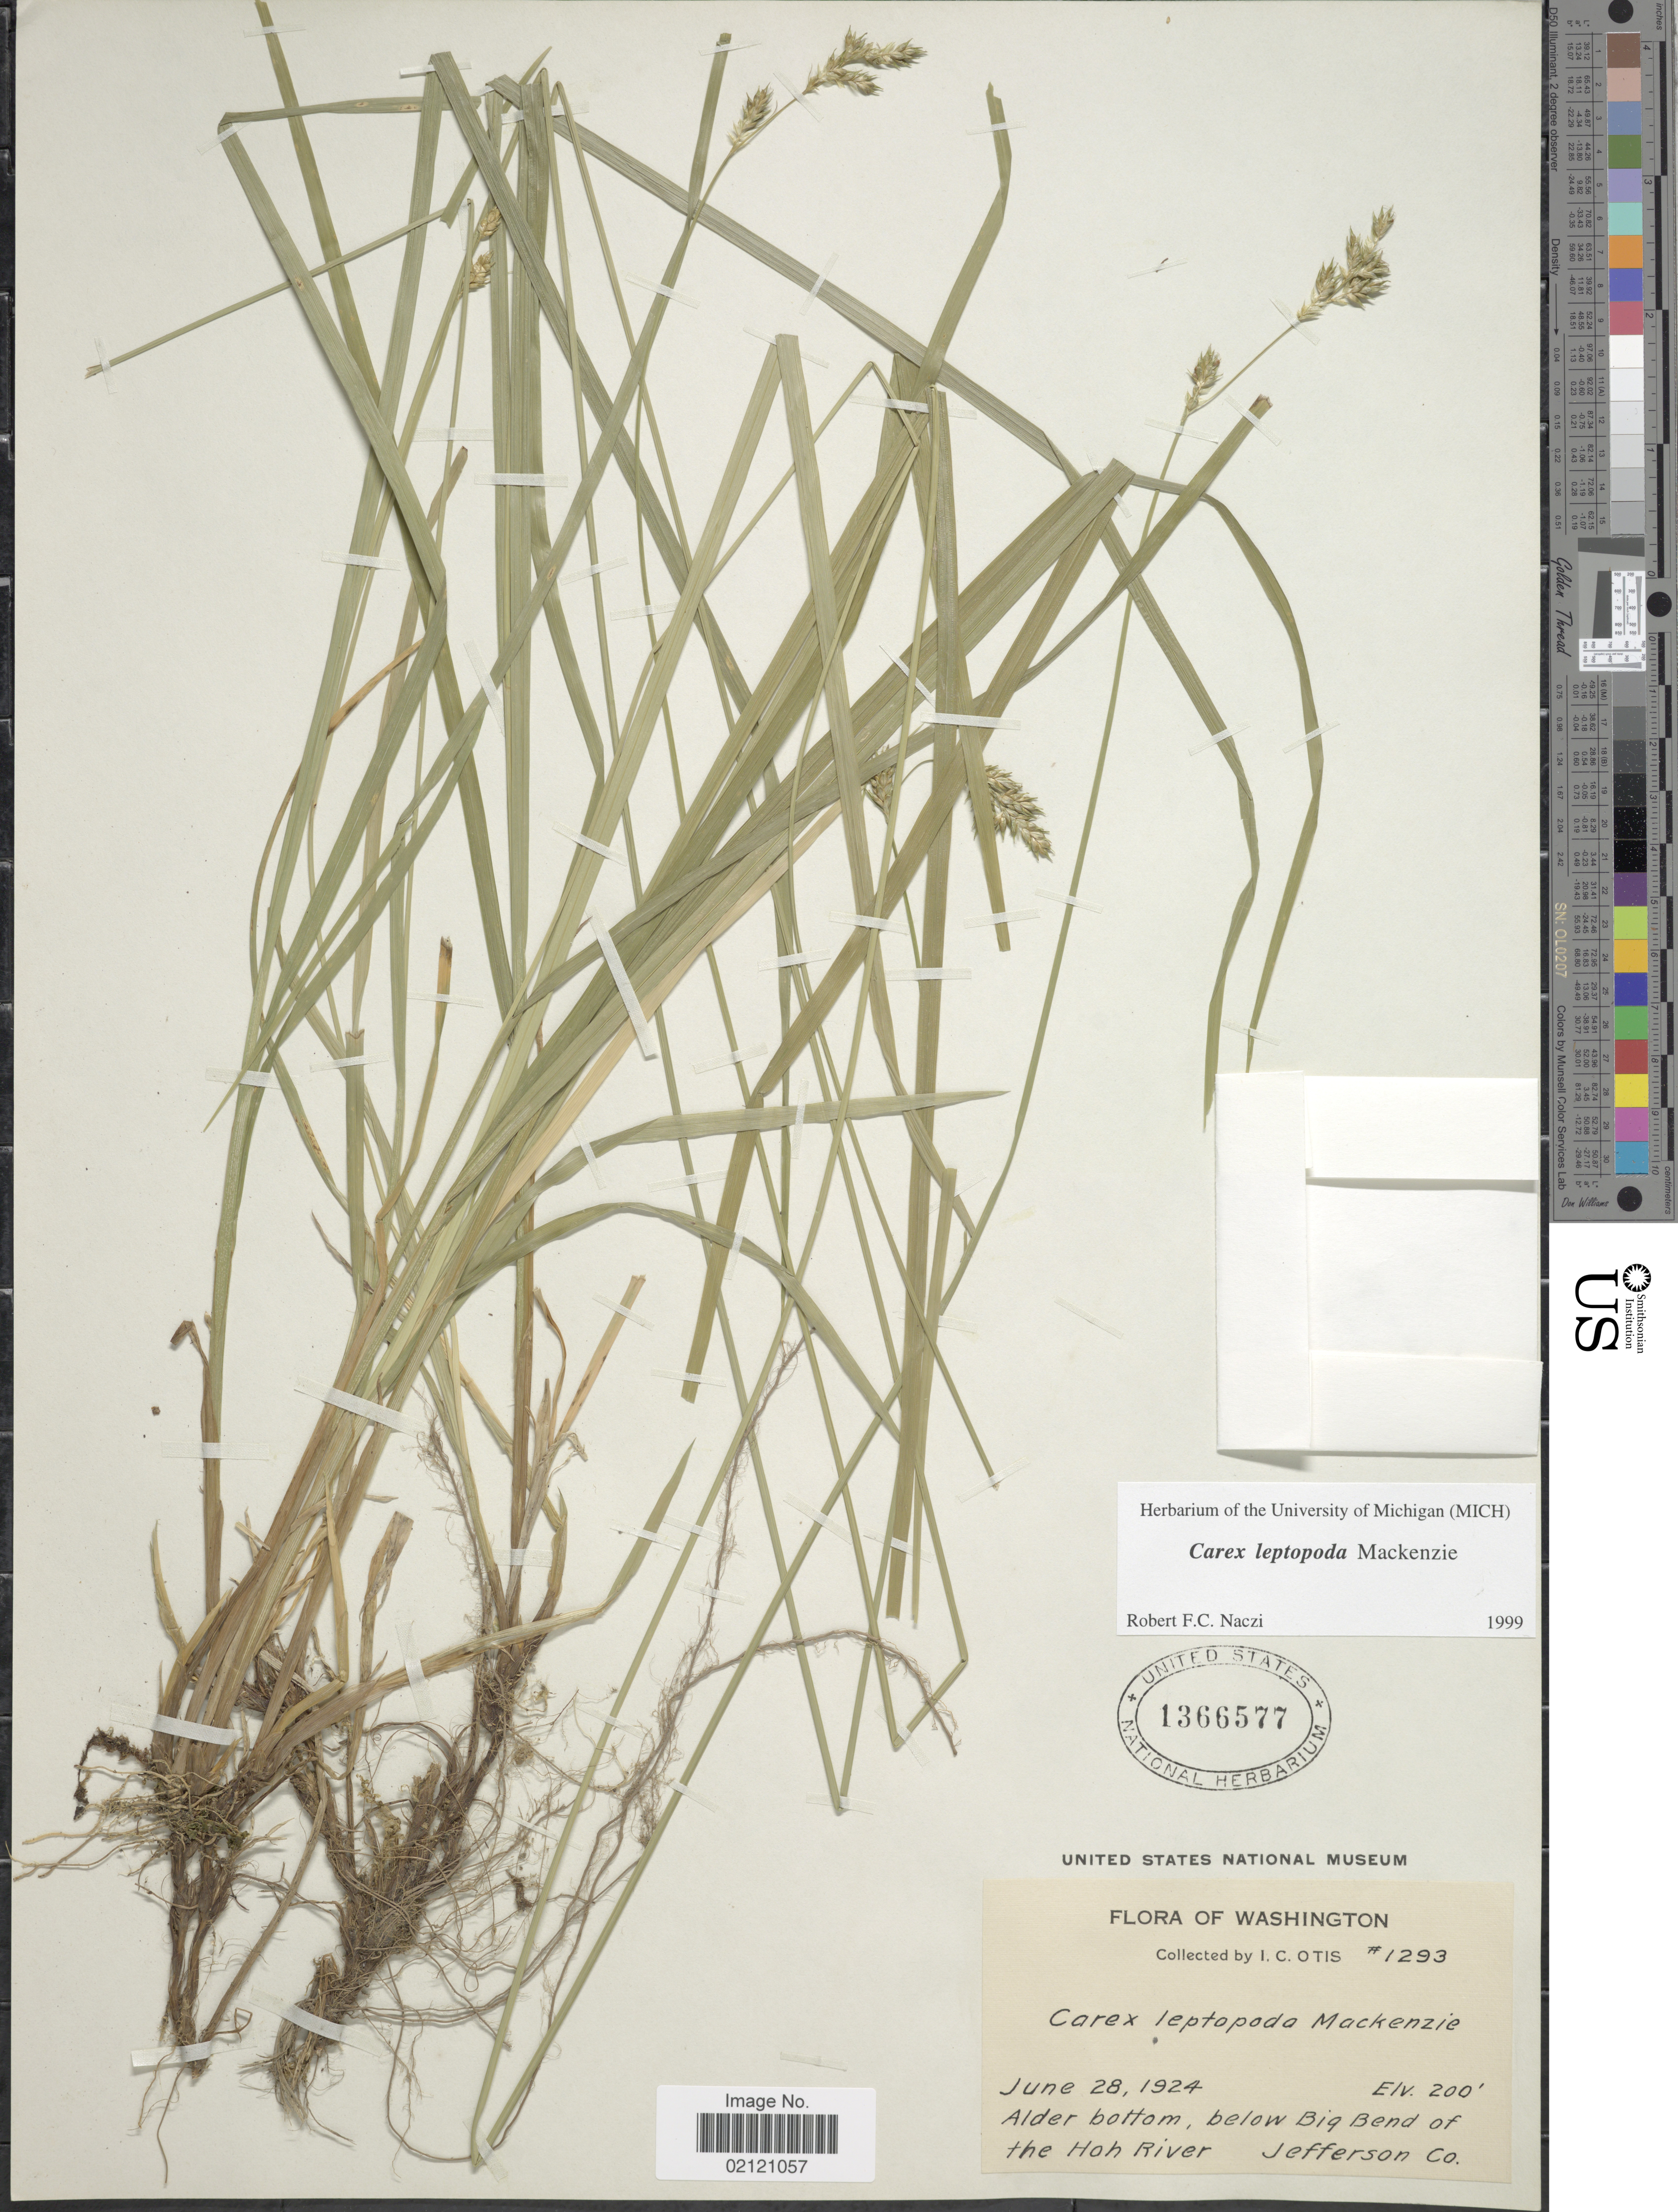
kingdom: Plantae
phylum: Tracheophyta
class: Liliopsida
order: Poales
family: Cyperaceae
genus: Carex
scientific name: Carex leptopoda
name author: Mack.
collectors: I. C. Otis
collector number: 1293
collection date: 1924-06-28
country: United States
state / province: Washington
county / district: Jefferson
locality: Alder bottom, below Big Bend of The Hoh River, Jefferson Co.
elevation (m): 61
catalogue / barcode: US 1366577